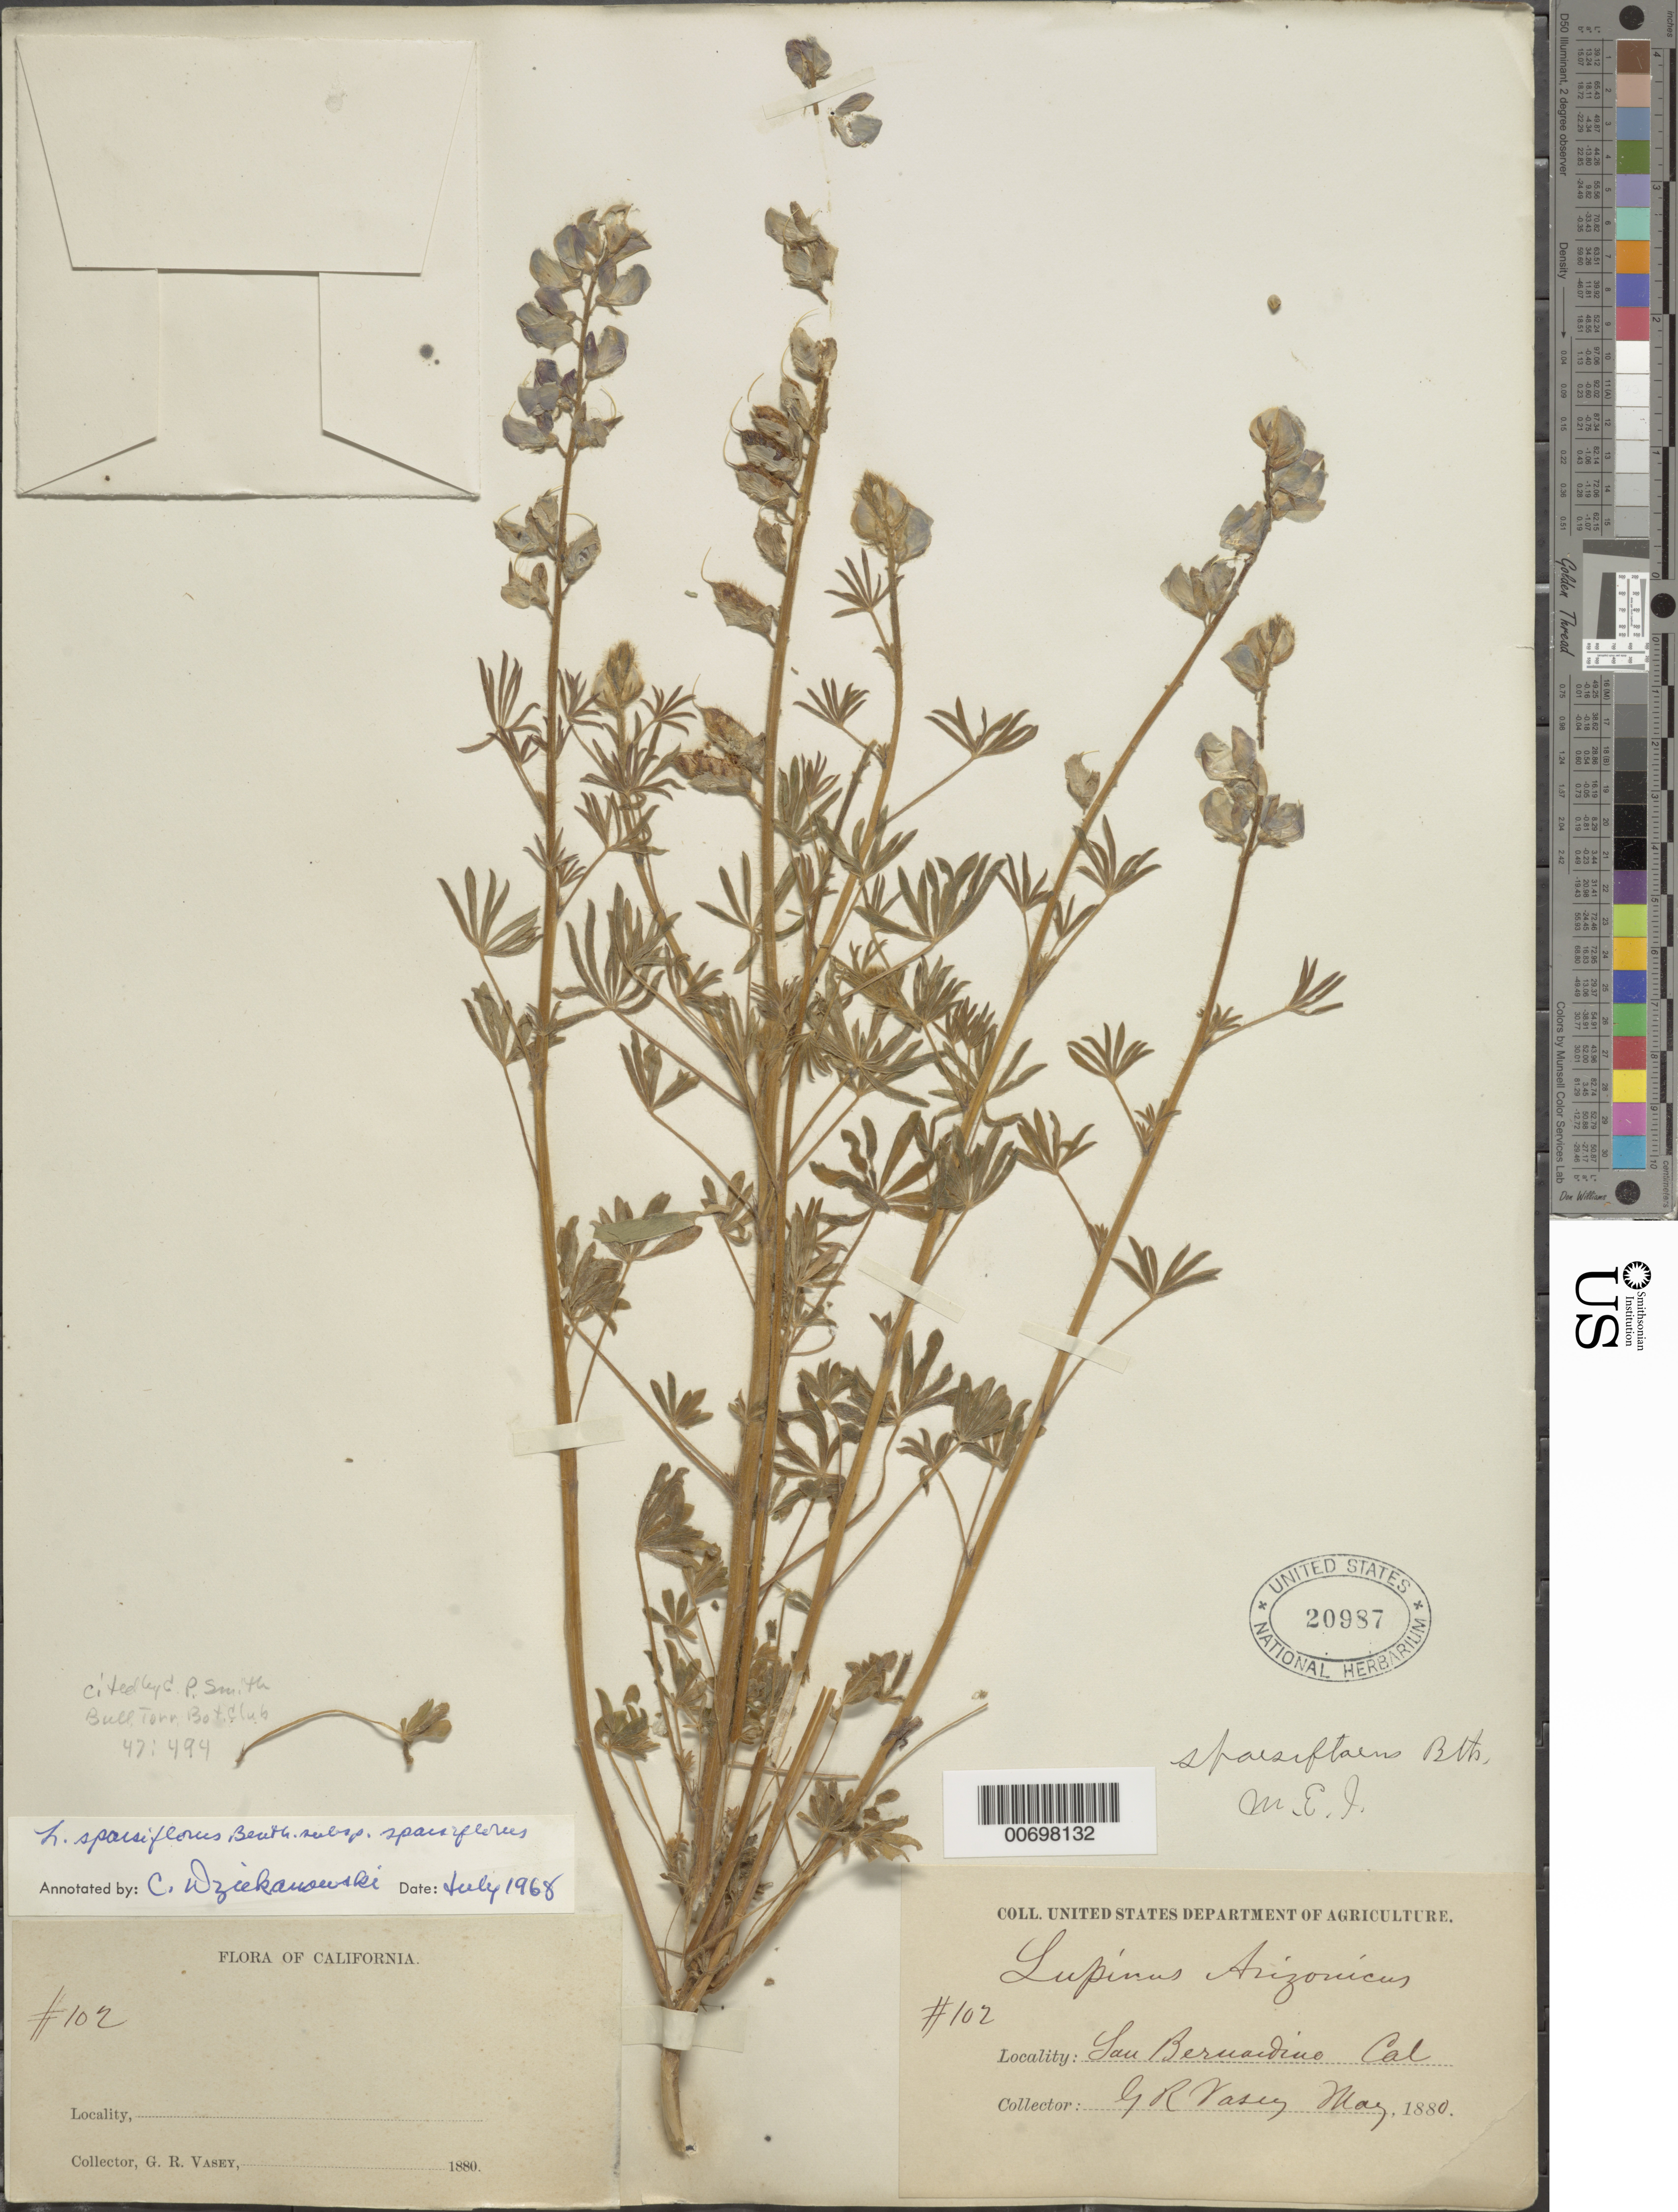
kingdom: Plantae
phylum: Tracheophyta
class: Magnoliopsida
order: Fabales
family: Fabaceae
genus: Lupinus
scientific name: Lupinus sparsiflorus subsp. sparsiflorus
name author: Benth.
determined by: Dziekanowski, C. T.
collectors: G. R. Vasey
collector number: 102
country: United States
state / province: California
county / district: San Bernardino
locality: San Bernardino.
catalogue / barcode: US 20987